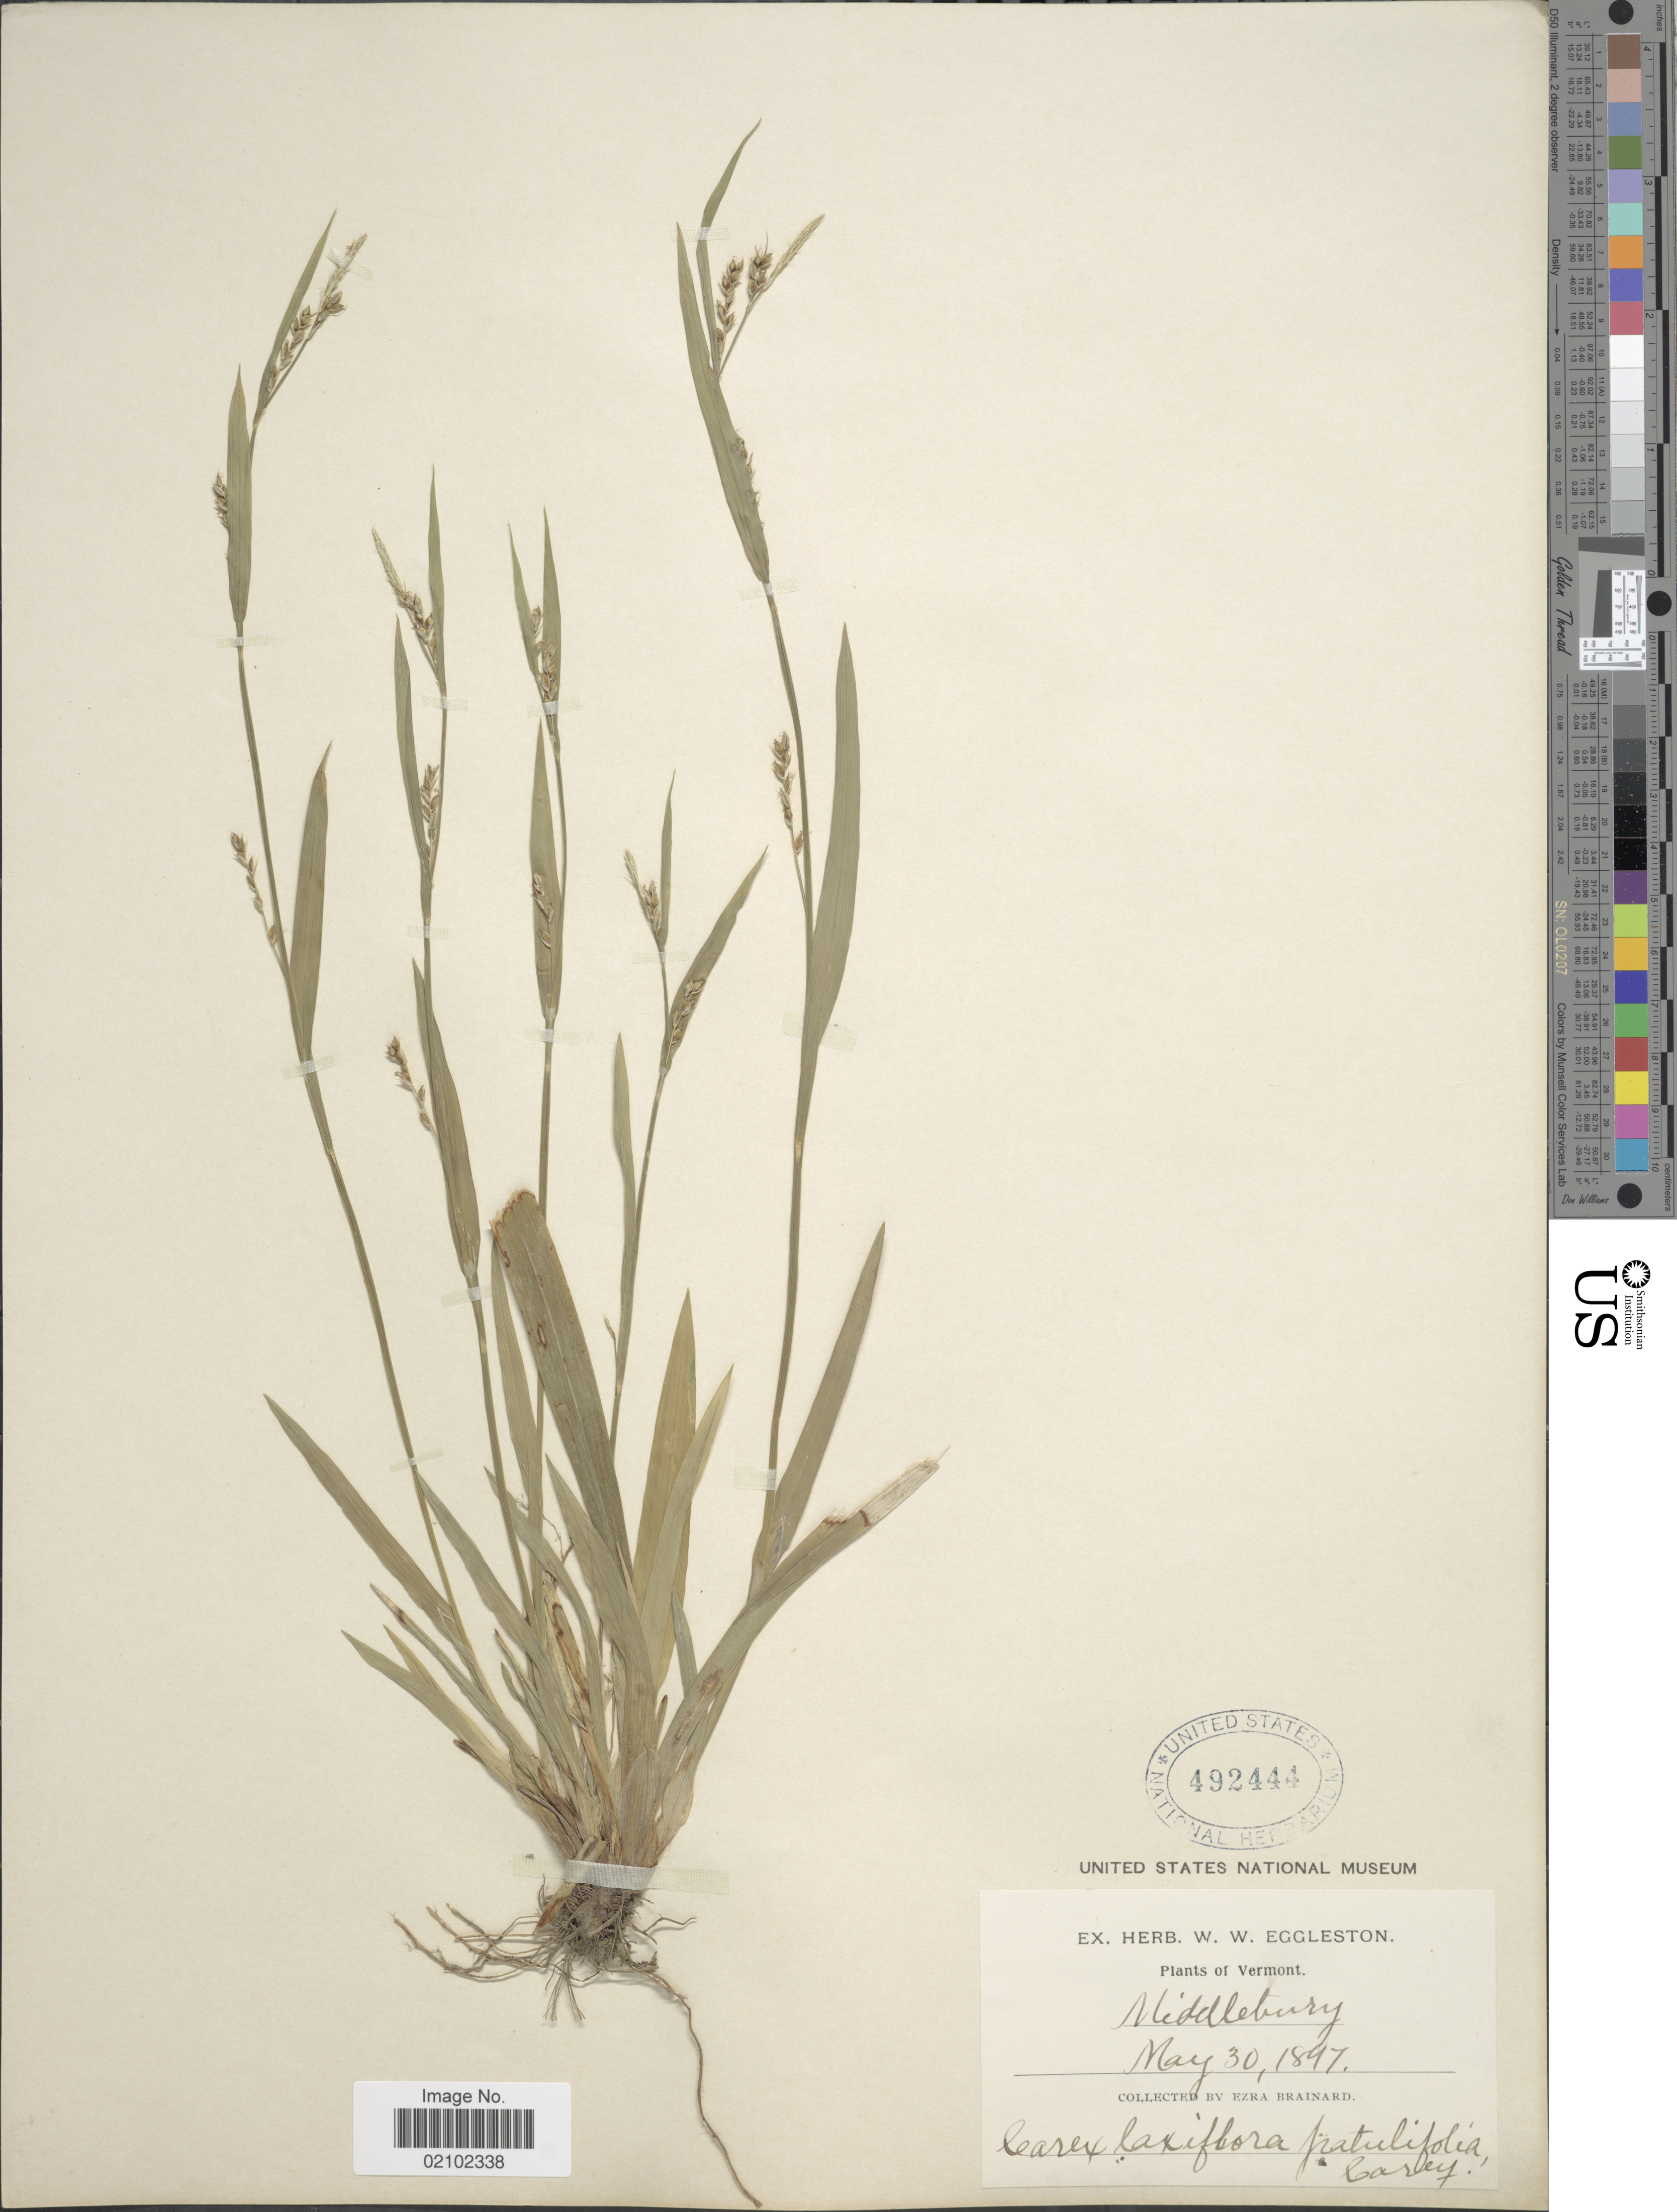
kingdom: Plantae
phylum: Tracheophyta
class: Liliopsida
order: Poales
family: Cyperaceae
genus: Carex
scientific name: Carex laxiflora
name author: Lam.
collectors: E. Brainerd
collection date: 1897-05-30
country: United States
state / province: Vermont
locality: Middlebury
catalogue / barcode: US 492444